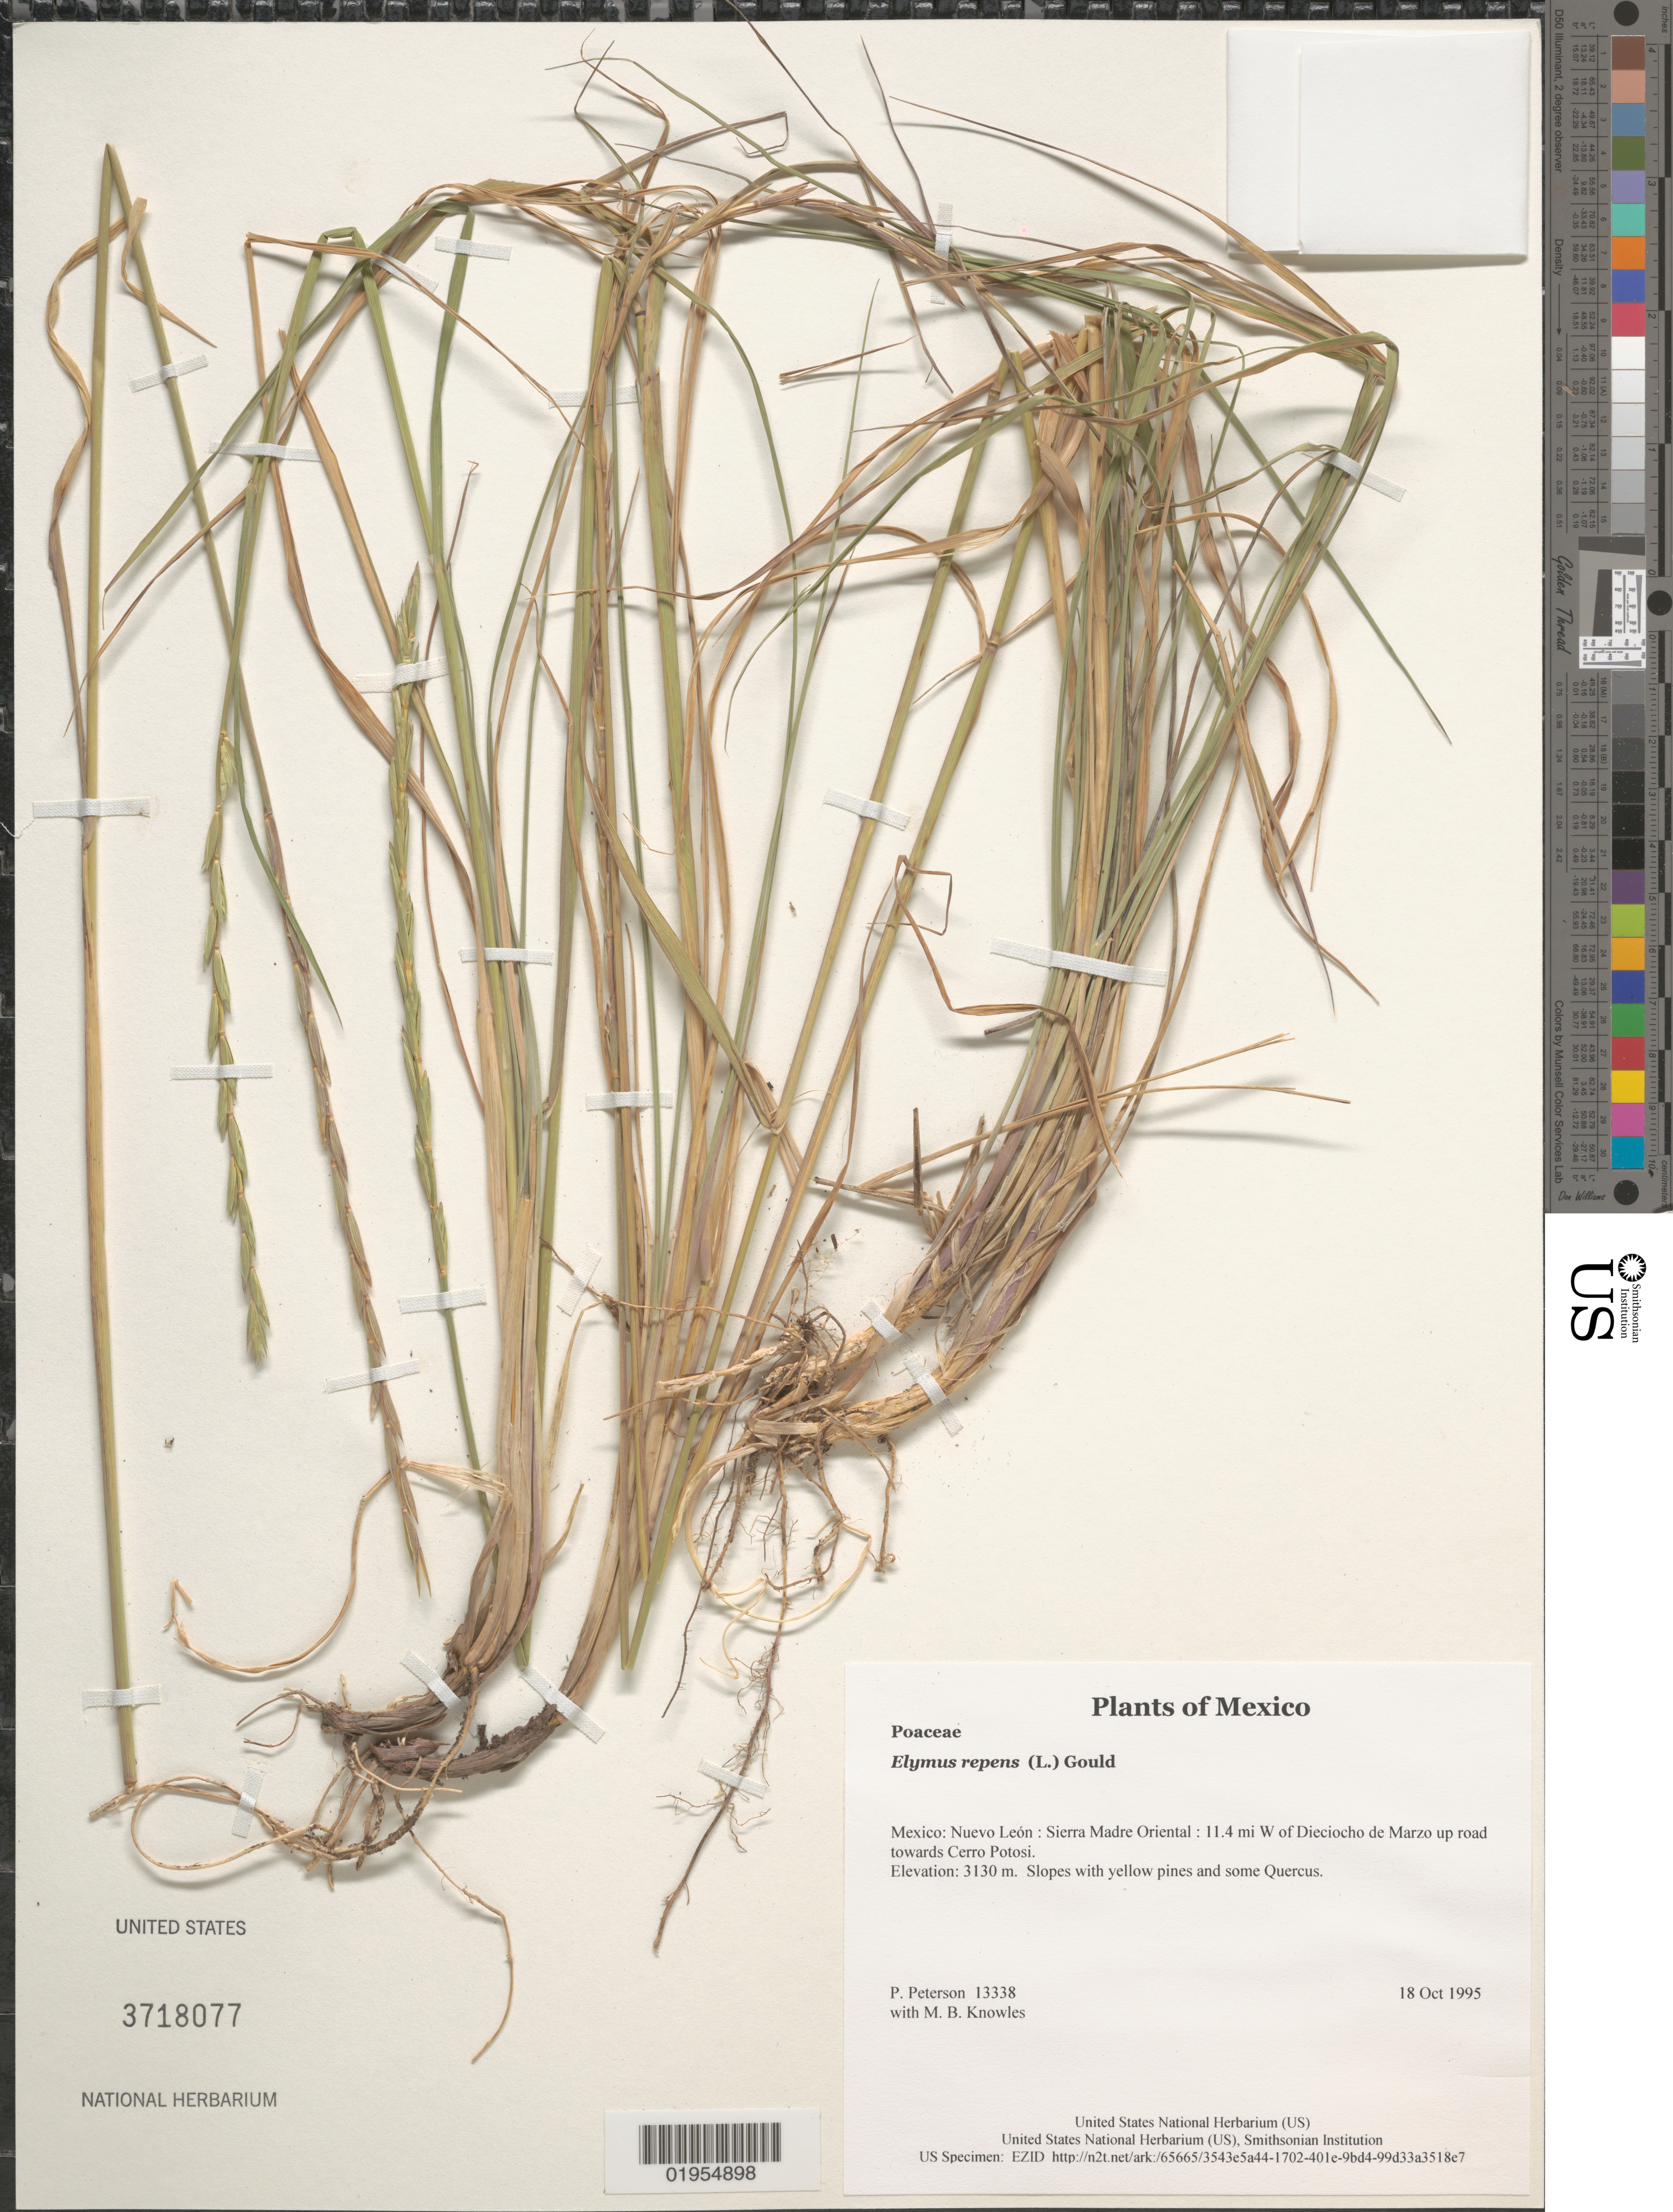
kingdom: Plantae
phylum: Tracheophyta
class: Liliopsida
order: Poales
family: Poaceae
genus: Elymus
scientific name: Elymus repens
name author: (L.) Gould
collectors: P. M. Peterson & M. B. Knowles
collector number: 13338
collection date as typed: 18 Oct 1995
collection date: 1995-10-18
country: Mexico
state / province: Nuevo León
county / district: Sierra Madre Oriental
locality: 11.4 mi W of Dieciocho de Marzo up road towards Cerro Potosi.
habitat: Slopes with yellow pines and some Quercus.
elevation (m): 3130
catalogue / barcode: US 3718077